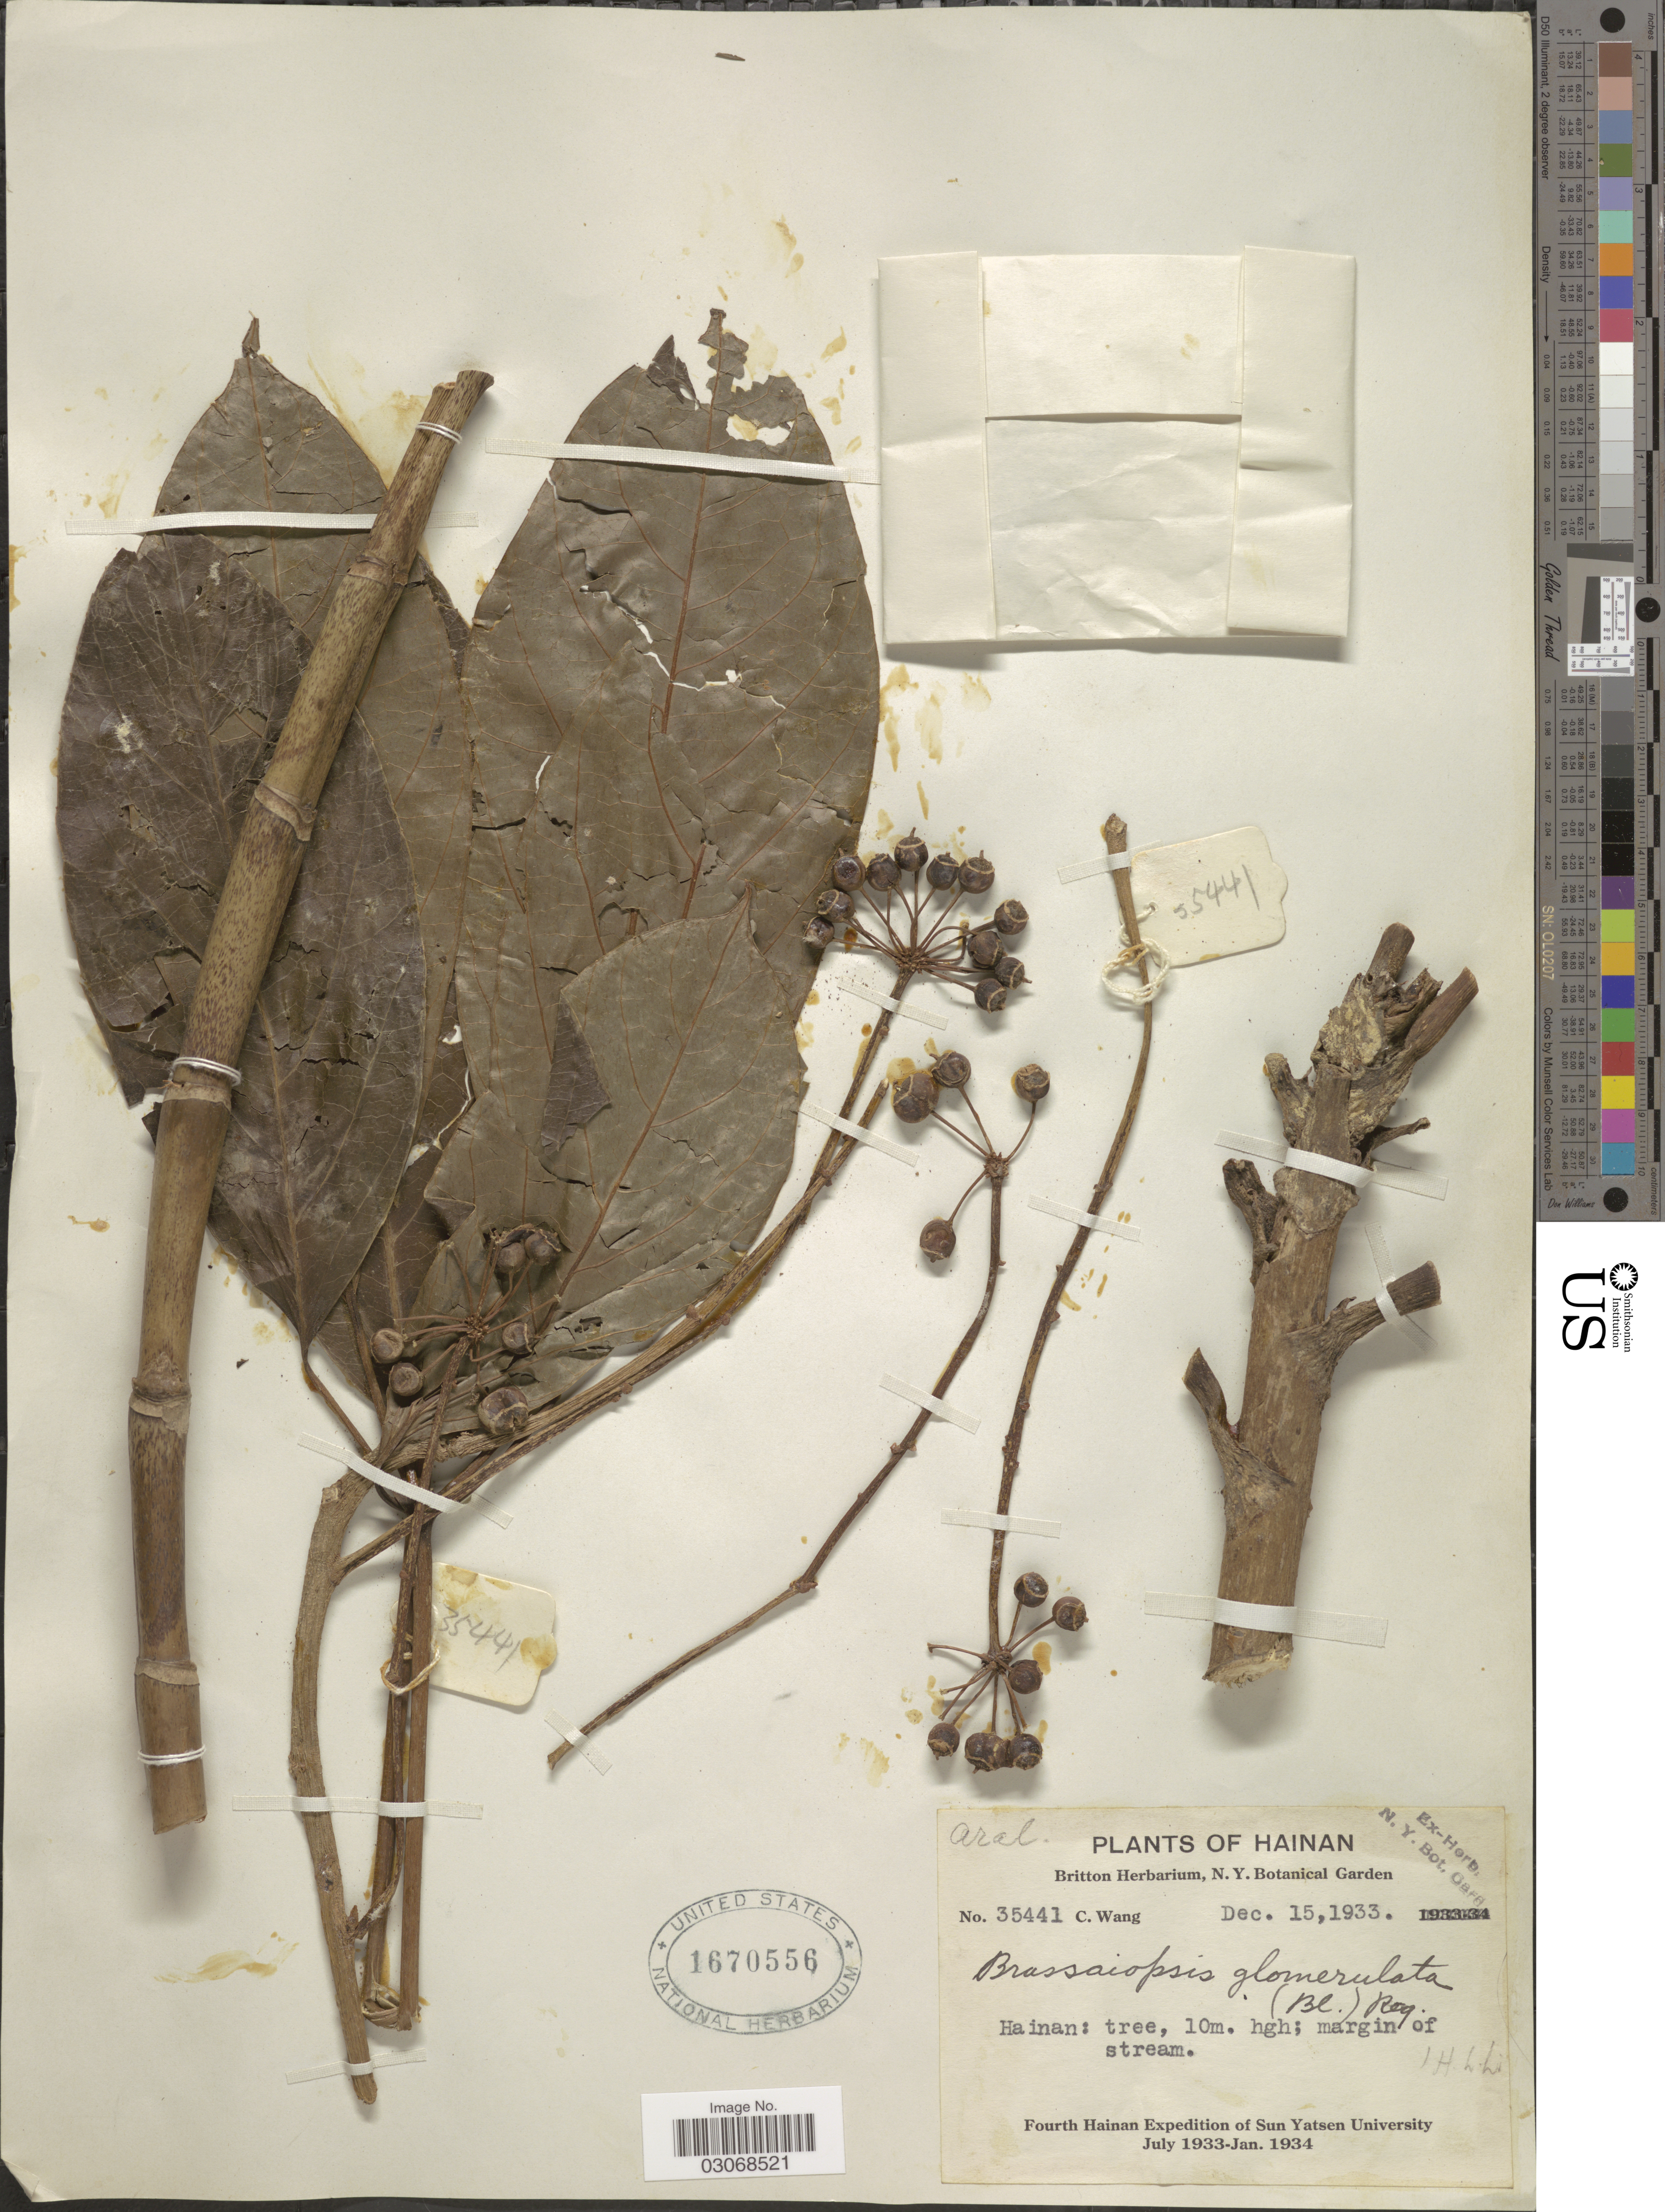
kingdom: Plantae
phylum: Tracheophyta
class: Magnoliopsida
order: Apiales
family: Araliaceae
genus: Brassaiopsis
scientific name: Brassaiopsis glomerulata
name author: (Blume) Regel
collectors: C. Wang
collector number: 35441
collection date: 1933-12-15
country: China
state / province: Hainan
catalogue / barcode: US 1670556